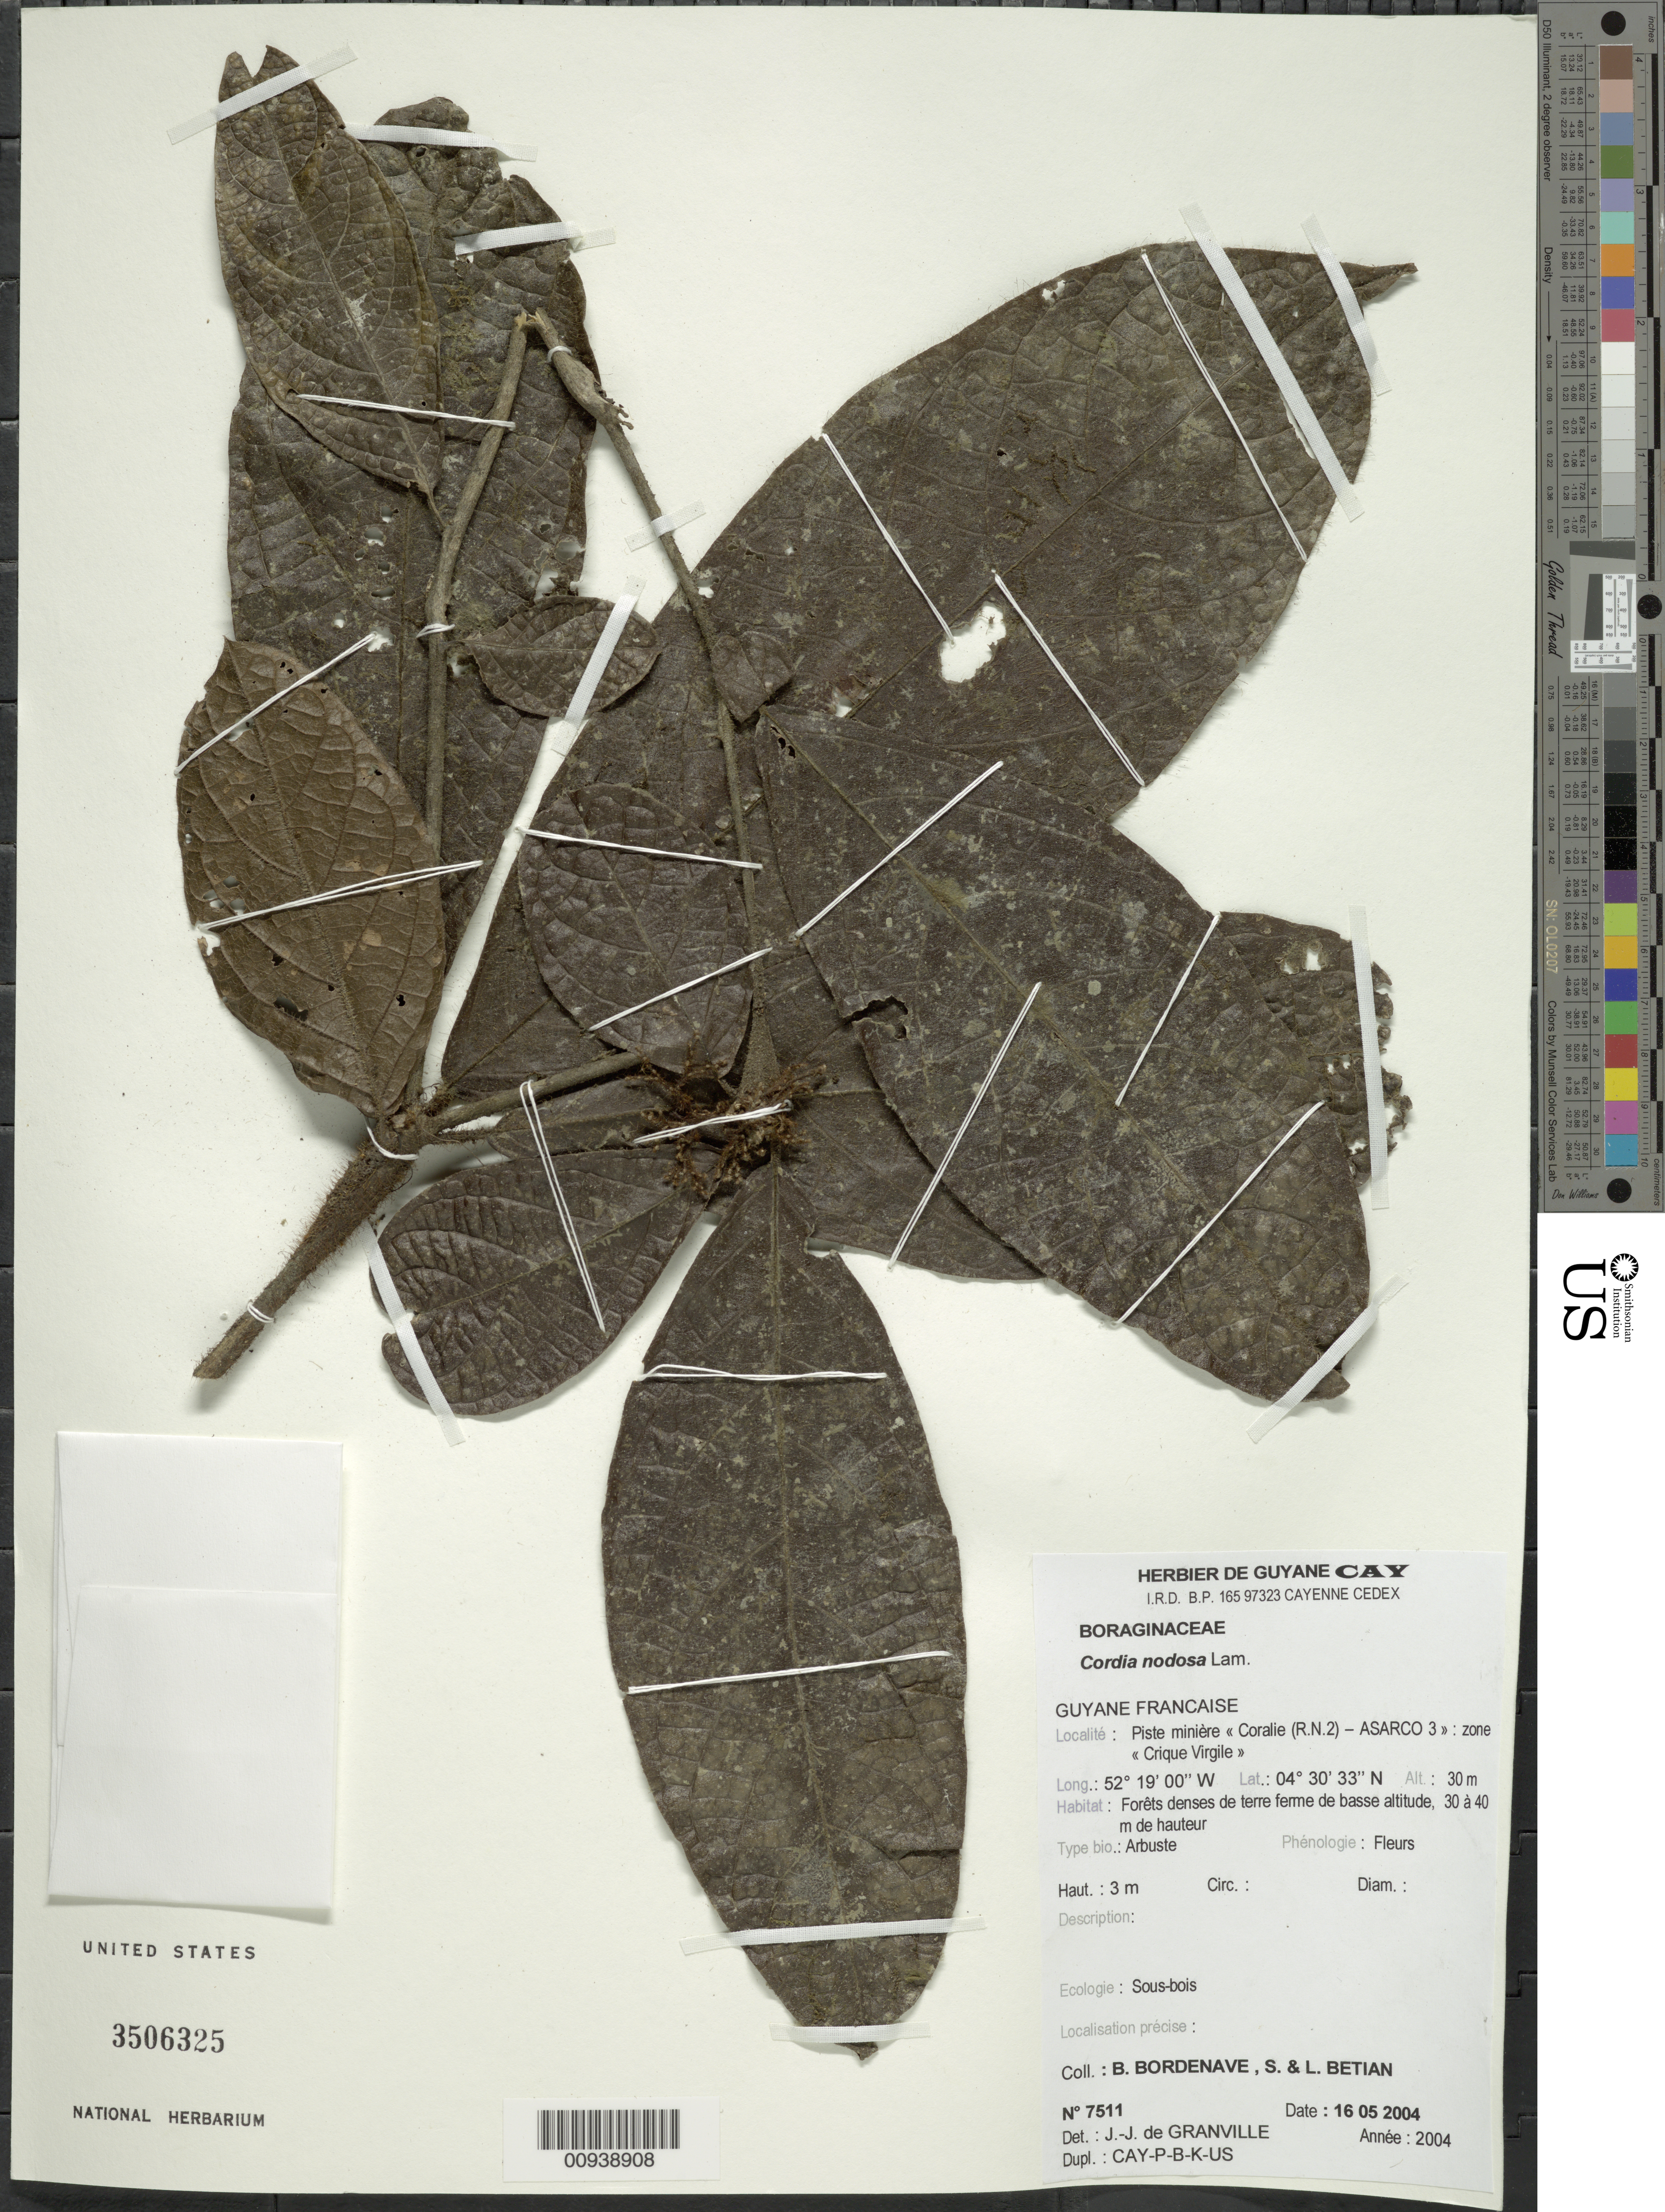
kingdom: Plantae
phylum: Tracheophyta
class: Magnoliopsida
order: Boraginales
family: Cordiaceae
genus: Cordia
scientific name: Cordia nodosa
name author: Lam.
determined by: Granville, J. J. de, (CAY), Institut de Recherche pour le Developpement (IRD) (FRENCH GUIANA)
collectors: B. Bordenave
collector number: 7511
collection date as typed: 16-May-04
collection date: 2004-05-16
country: French Guiana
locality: Coralie (R.N.2) à ASARCO 3, Crique Virgile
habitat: Forêts denses de terre ferme de basse altitude, 30-40 m de haut, sous bois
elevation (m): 30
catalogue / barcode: US 3506325